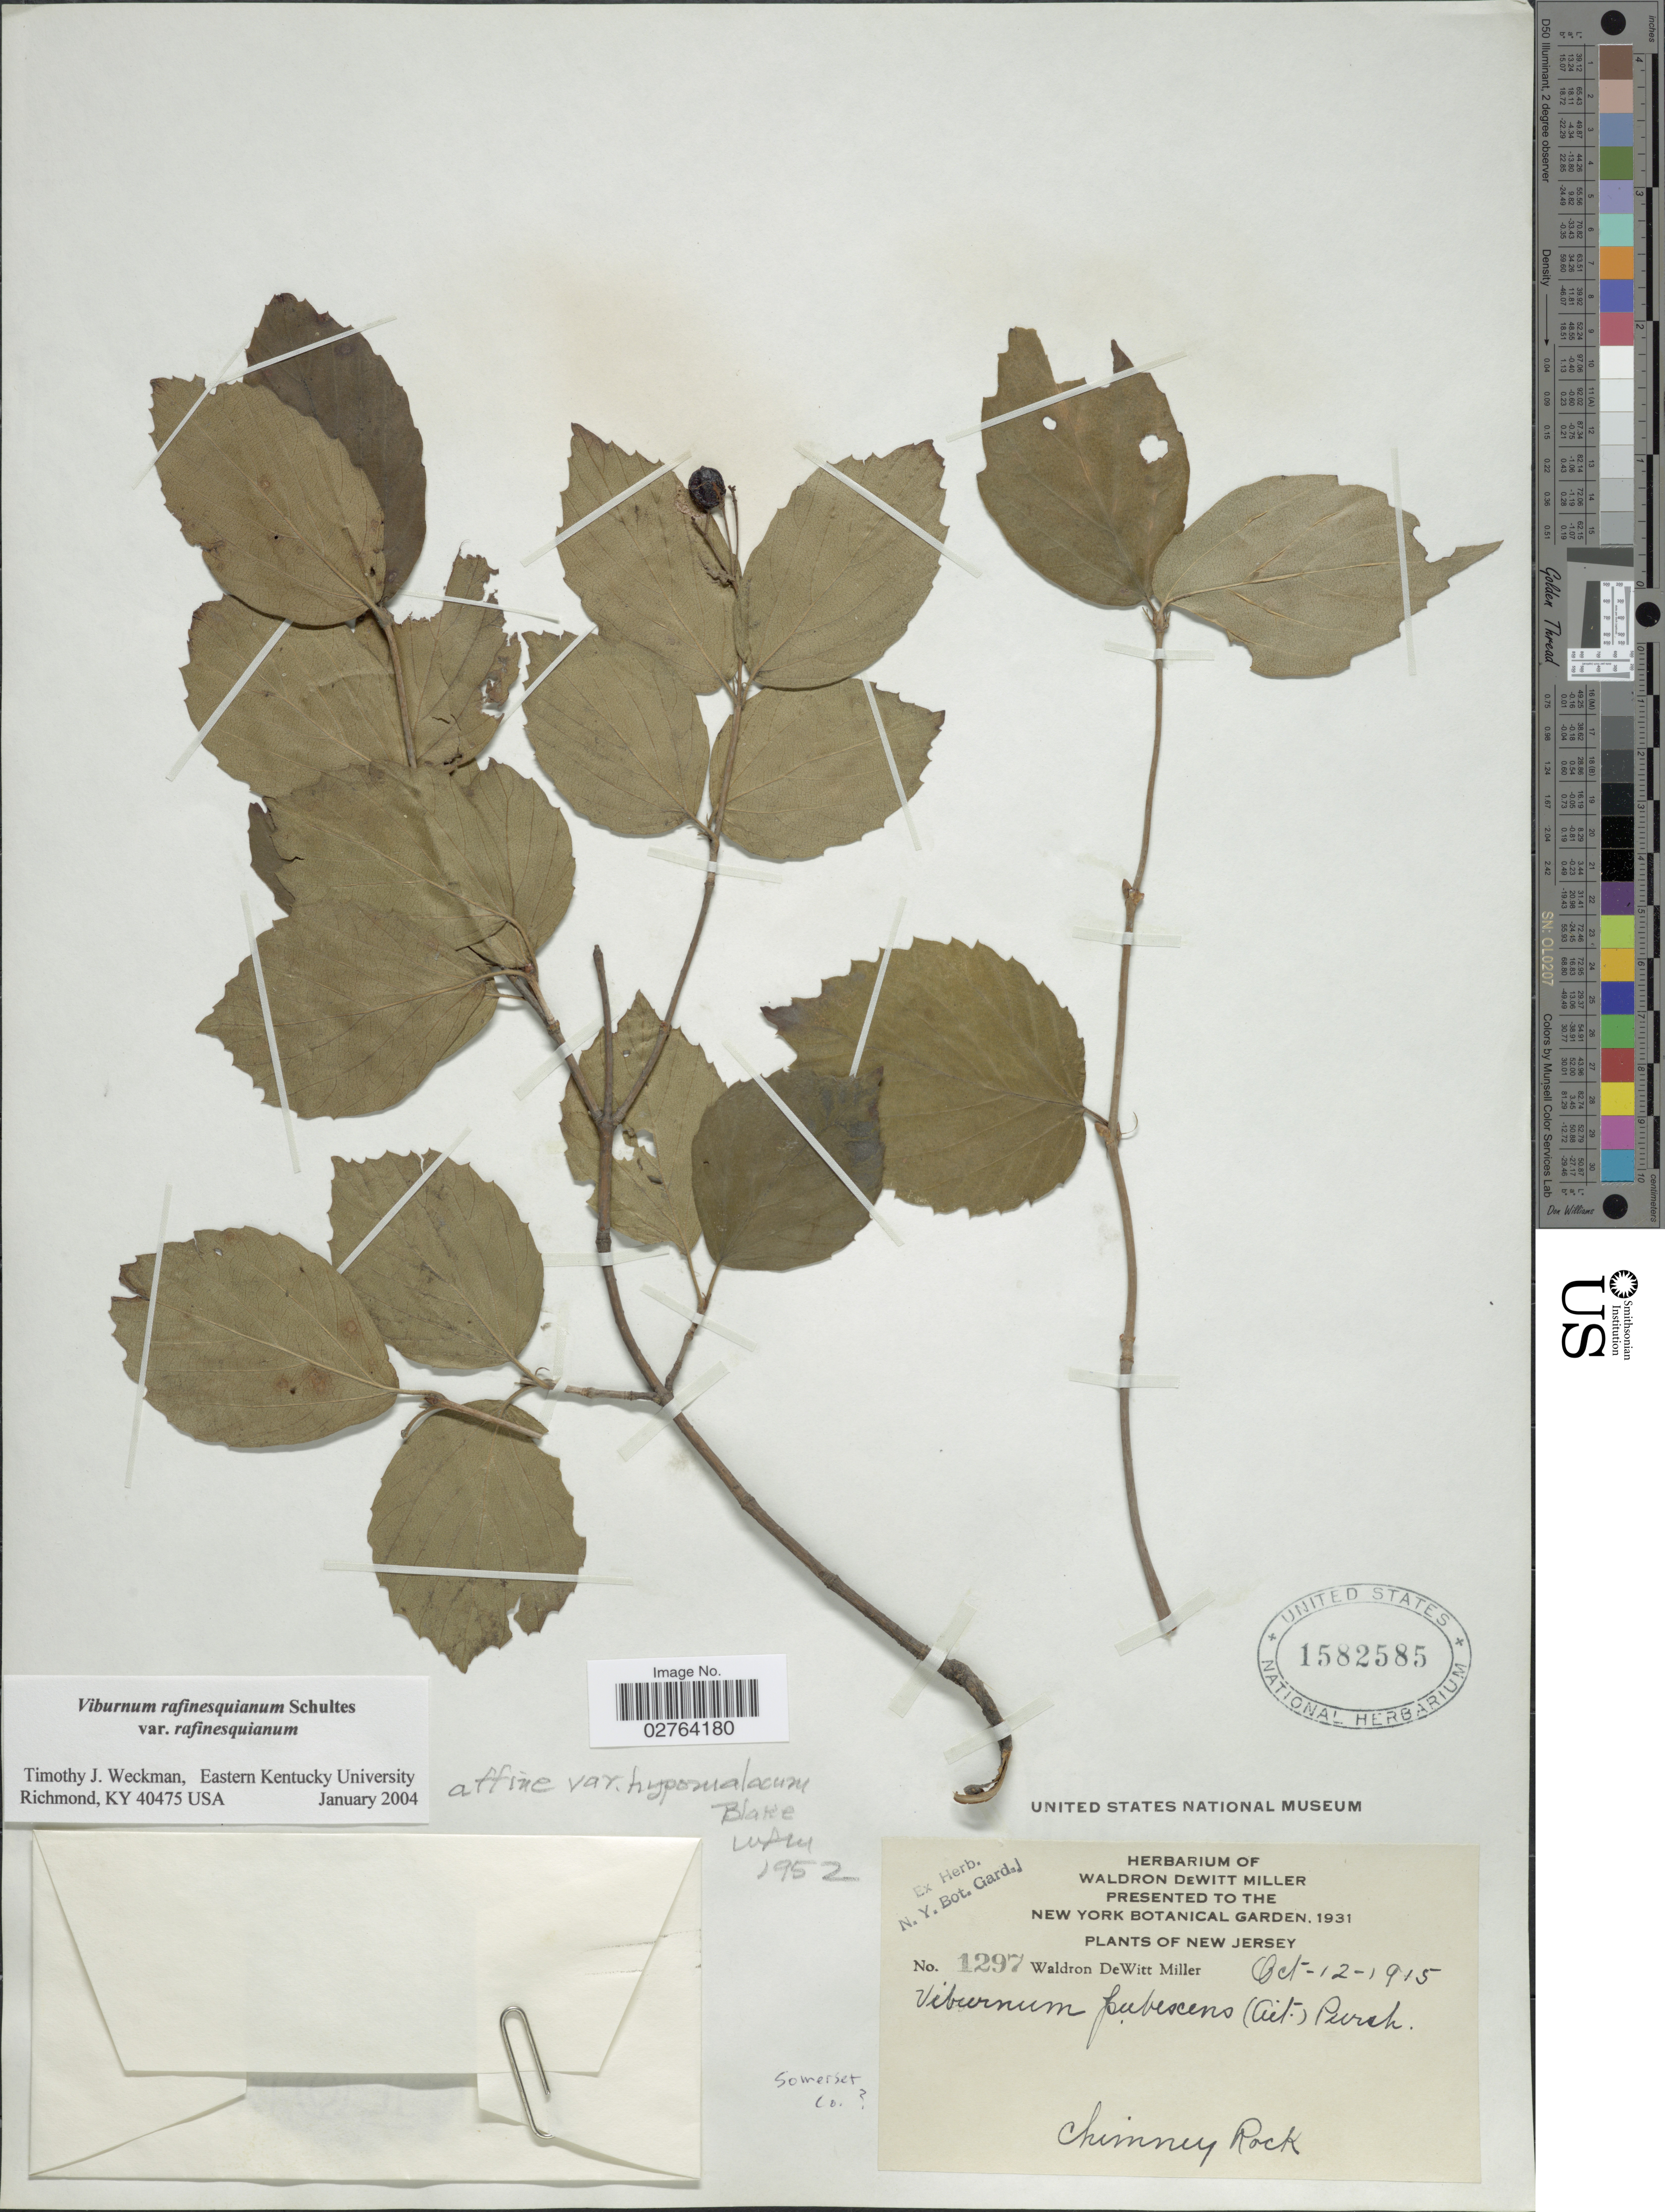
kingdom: Plantae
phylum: Tracheophyta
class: Magnoliopsida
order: Dipsacales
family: Viburnaceae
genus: Viburnum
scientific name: Viburnum rafinesqueanum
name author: Schult.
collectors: W. De Witt Miller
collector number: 1297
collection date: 1915-10-12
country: United States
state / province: New Jersey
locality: Chimney Rock, Somerset Co.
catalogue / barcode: US 1582585